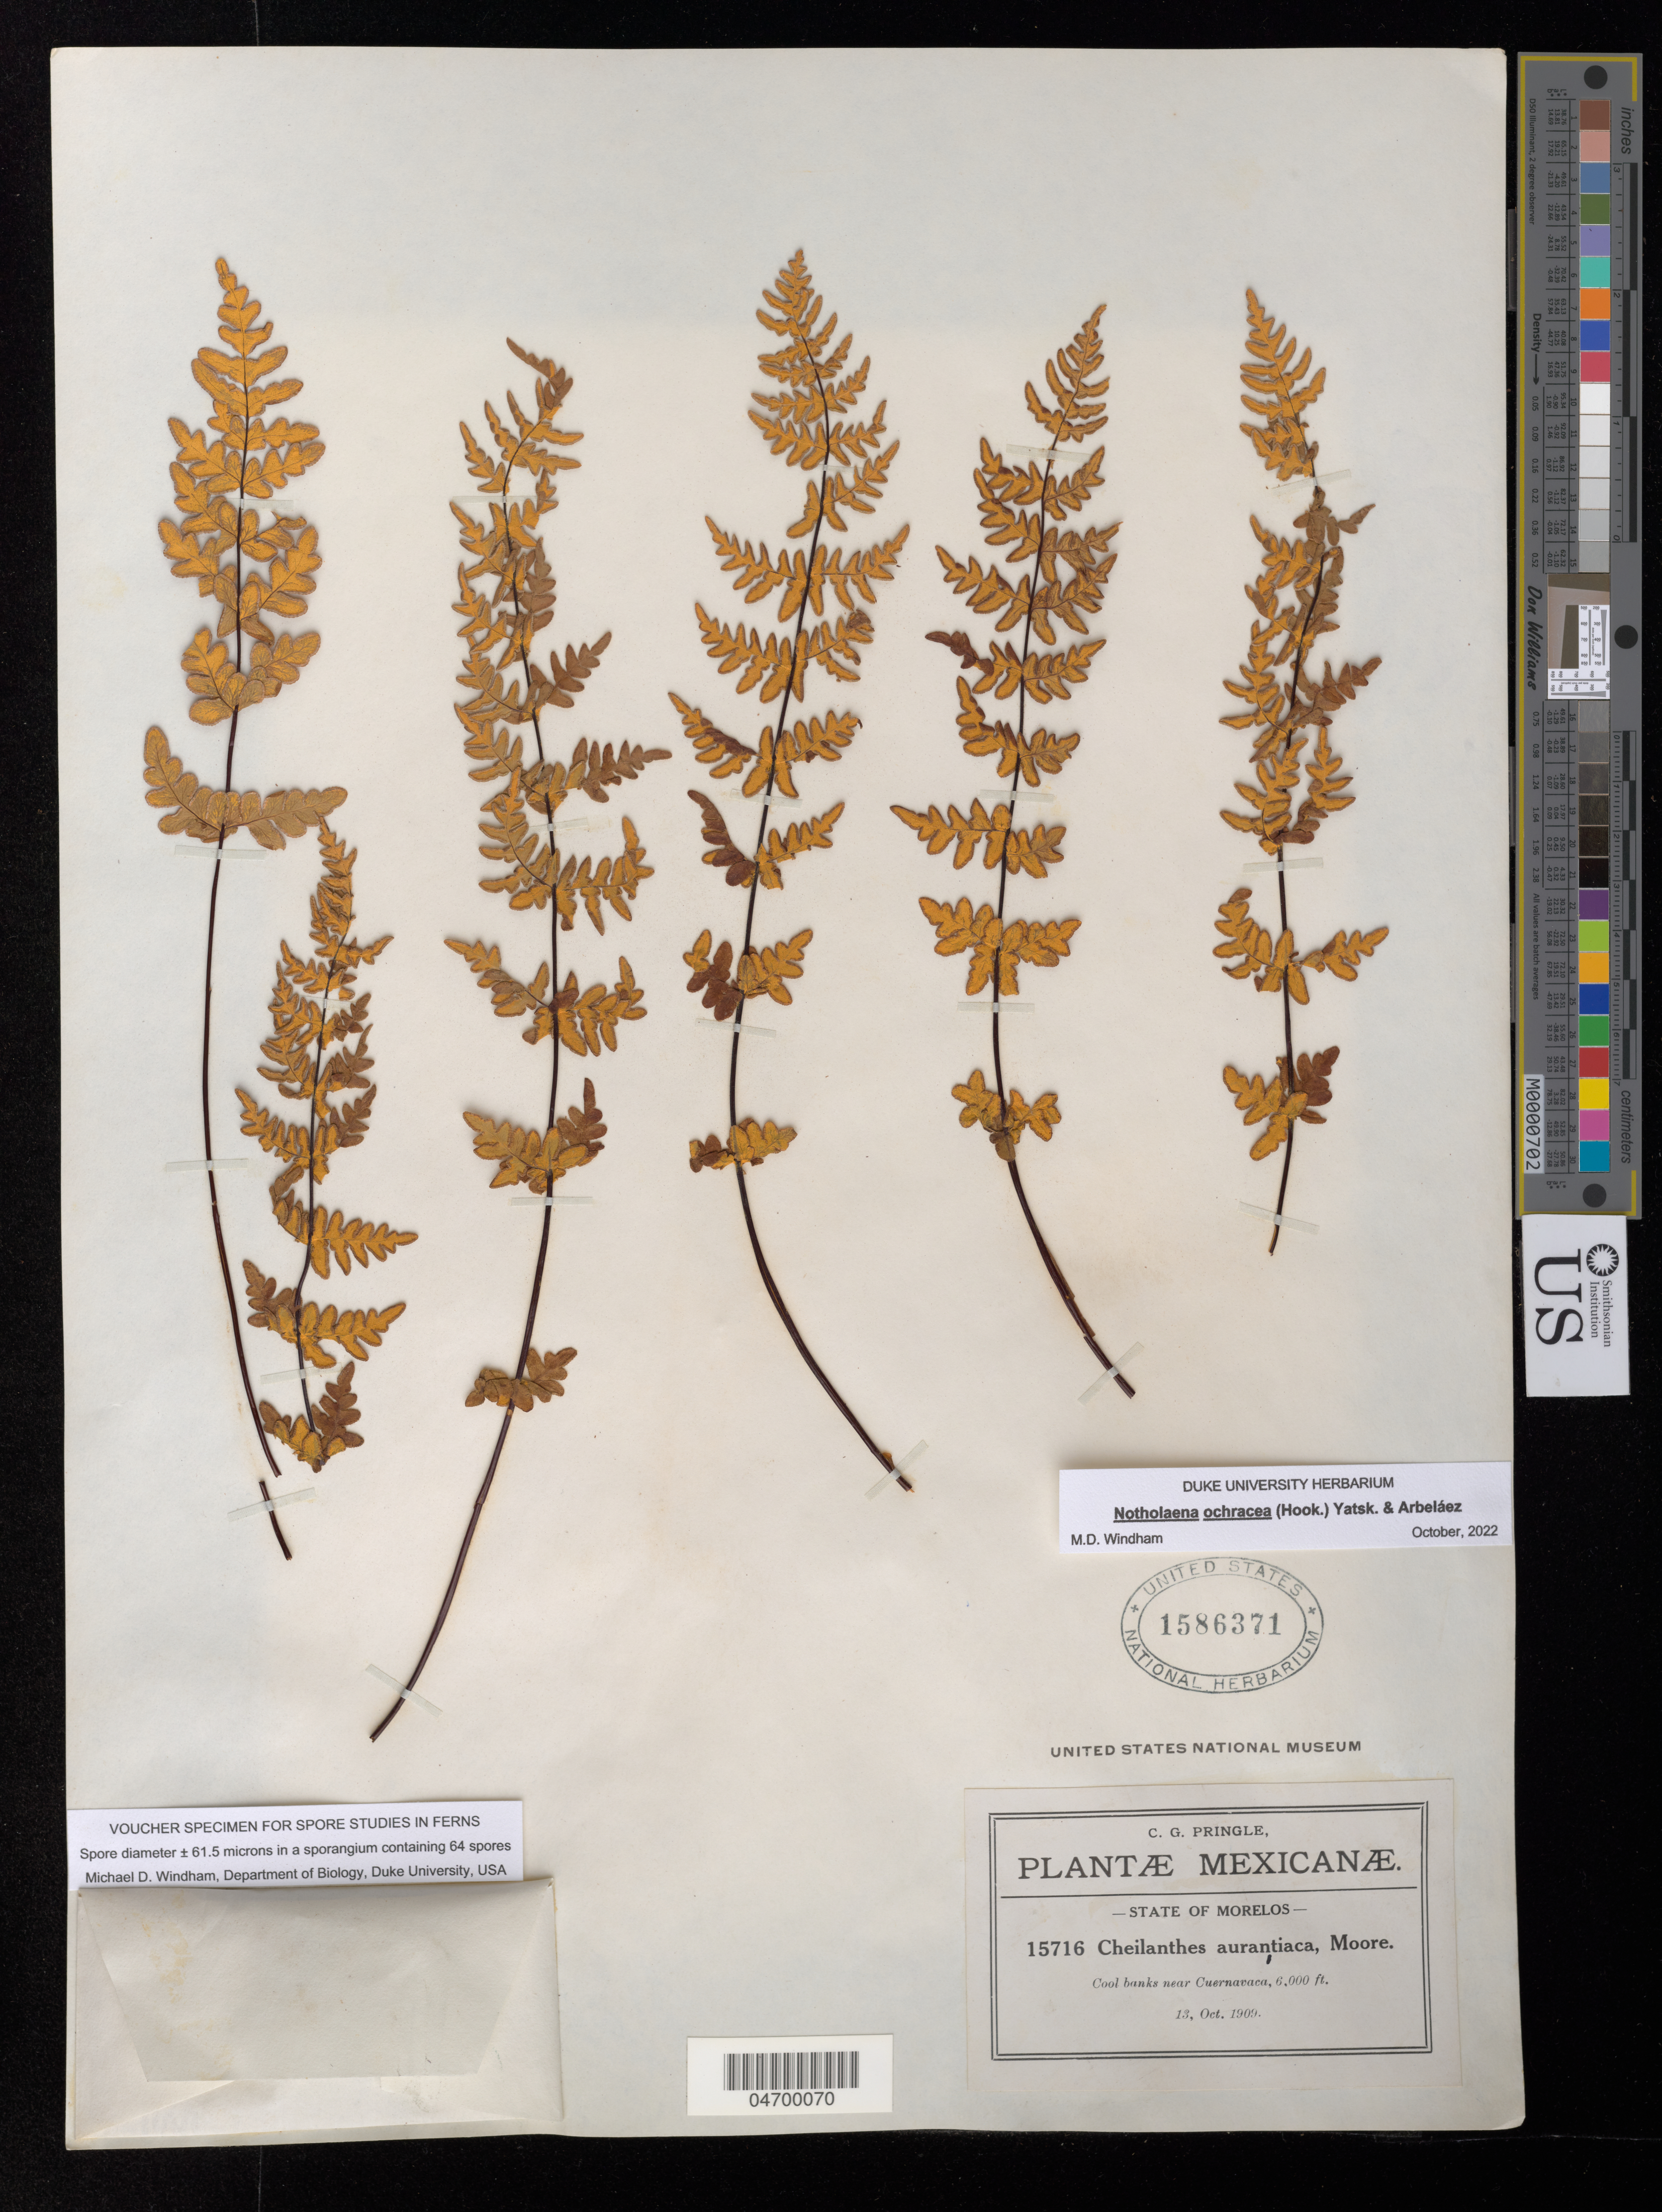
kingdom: Plantae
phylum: Tracheophyta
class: Polypodiopsida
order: Polypodiales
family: Pteridaceae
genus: Notholaena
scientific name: Notholaena ochracea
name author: (Hook.) Yatsk. & Arbaláez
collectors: C. G. Pringle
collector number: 15716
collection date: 1909-10-13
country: Mexico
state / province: Morelos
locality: Cool banks near Cuernavaca.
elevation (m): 1829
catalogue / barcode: US 1586371